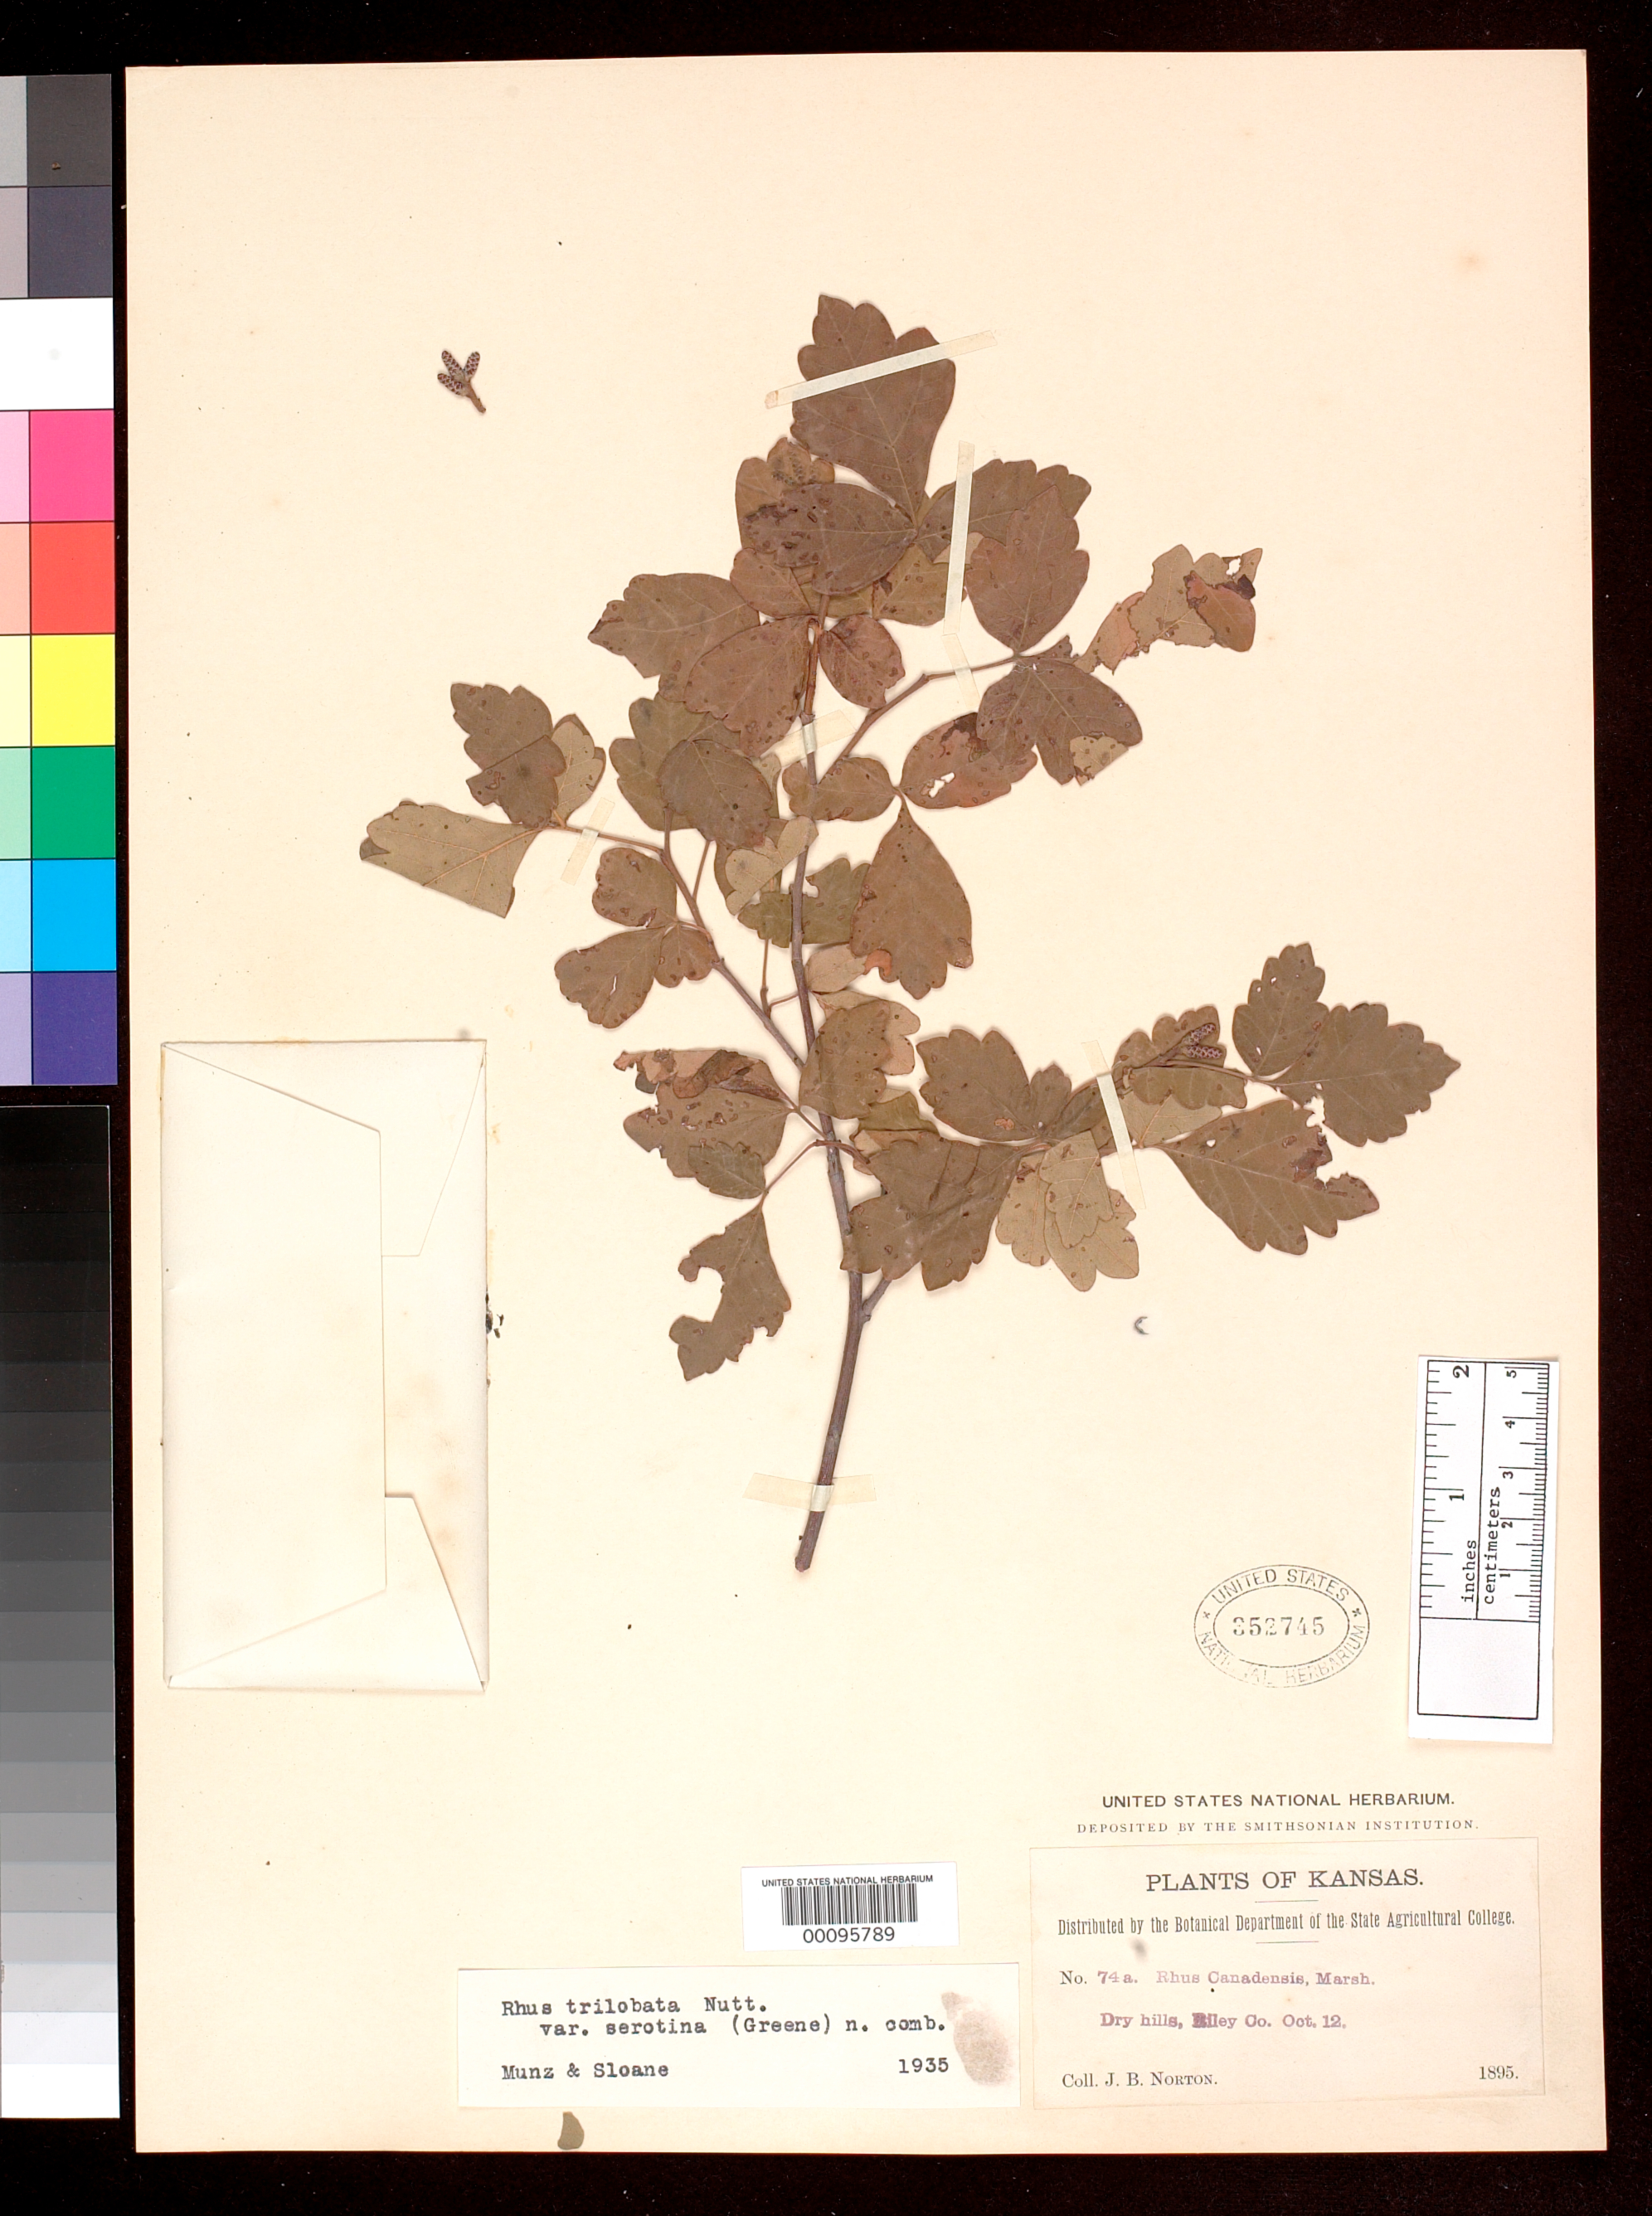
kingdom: Plantae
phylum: Tracheophyta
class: Magnoliopsida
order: Sapindales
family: Anacardiaceae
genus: Schmaltzia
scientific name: Schmaltzia nortonii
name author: Greene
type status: Holotype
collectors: J. Norton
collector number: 74a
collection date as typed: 12 Oct 1895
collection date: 1895-10-12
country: United States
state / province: Kansas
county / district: Riley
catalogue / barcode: US 352745